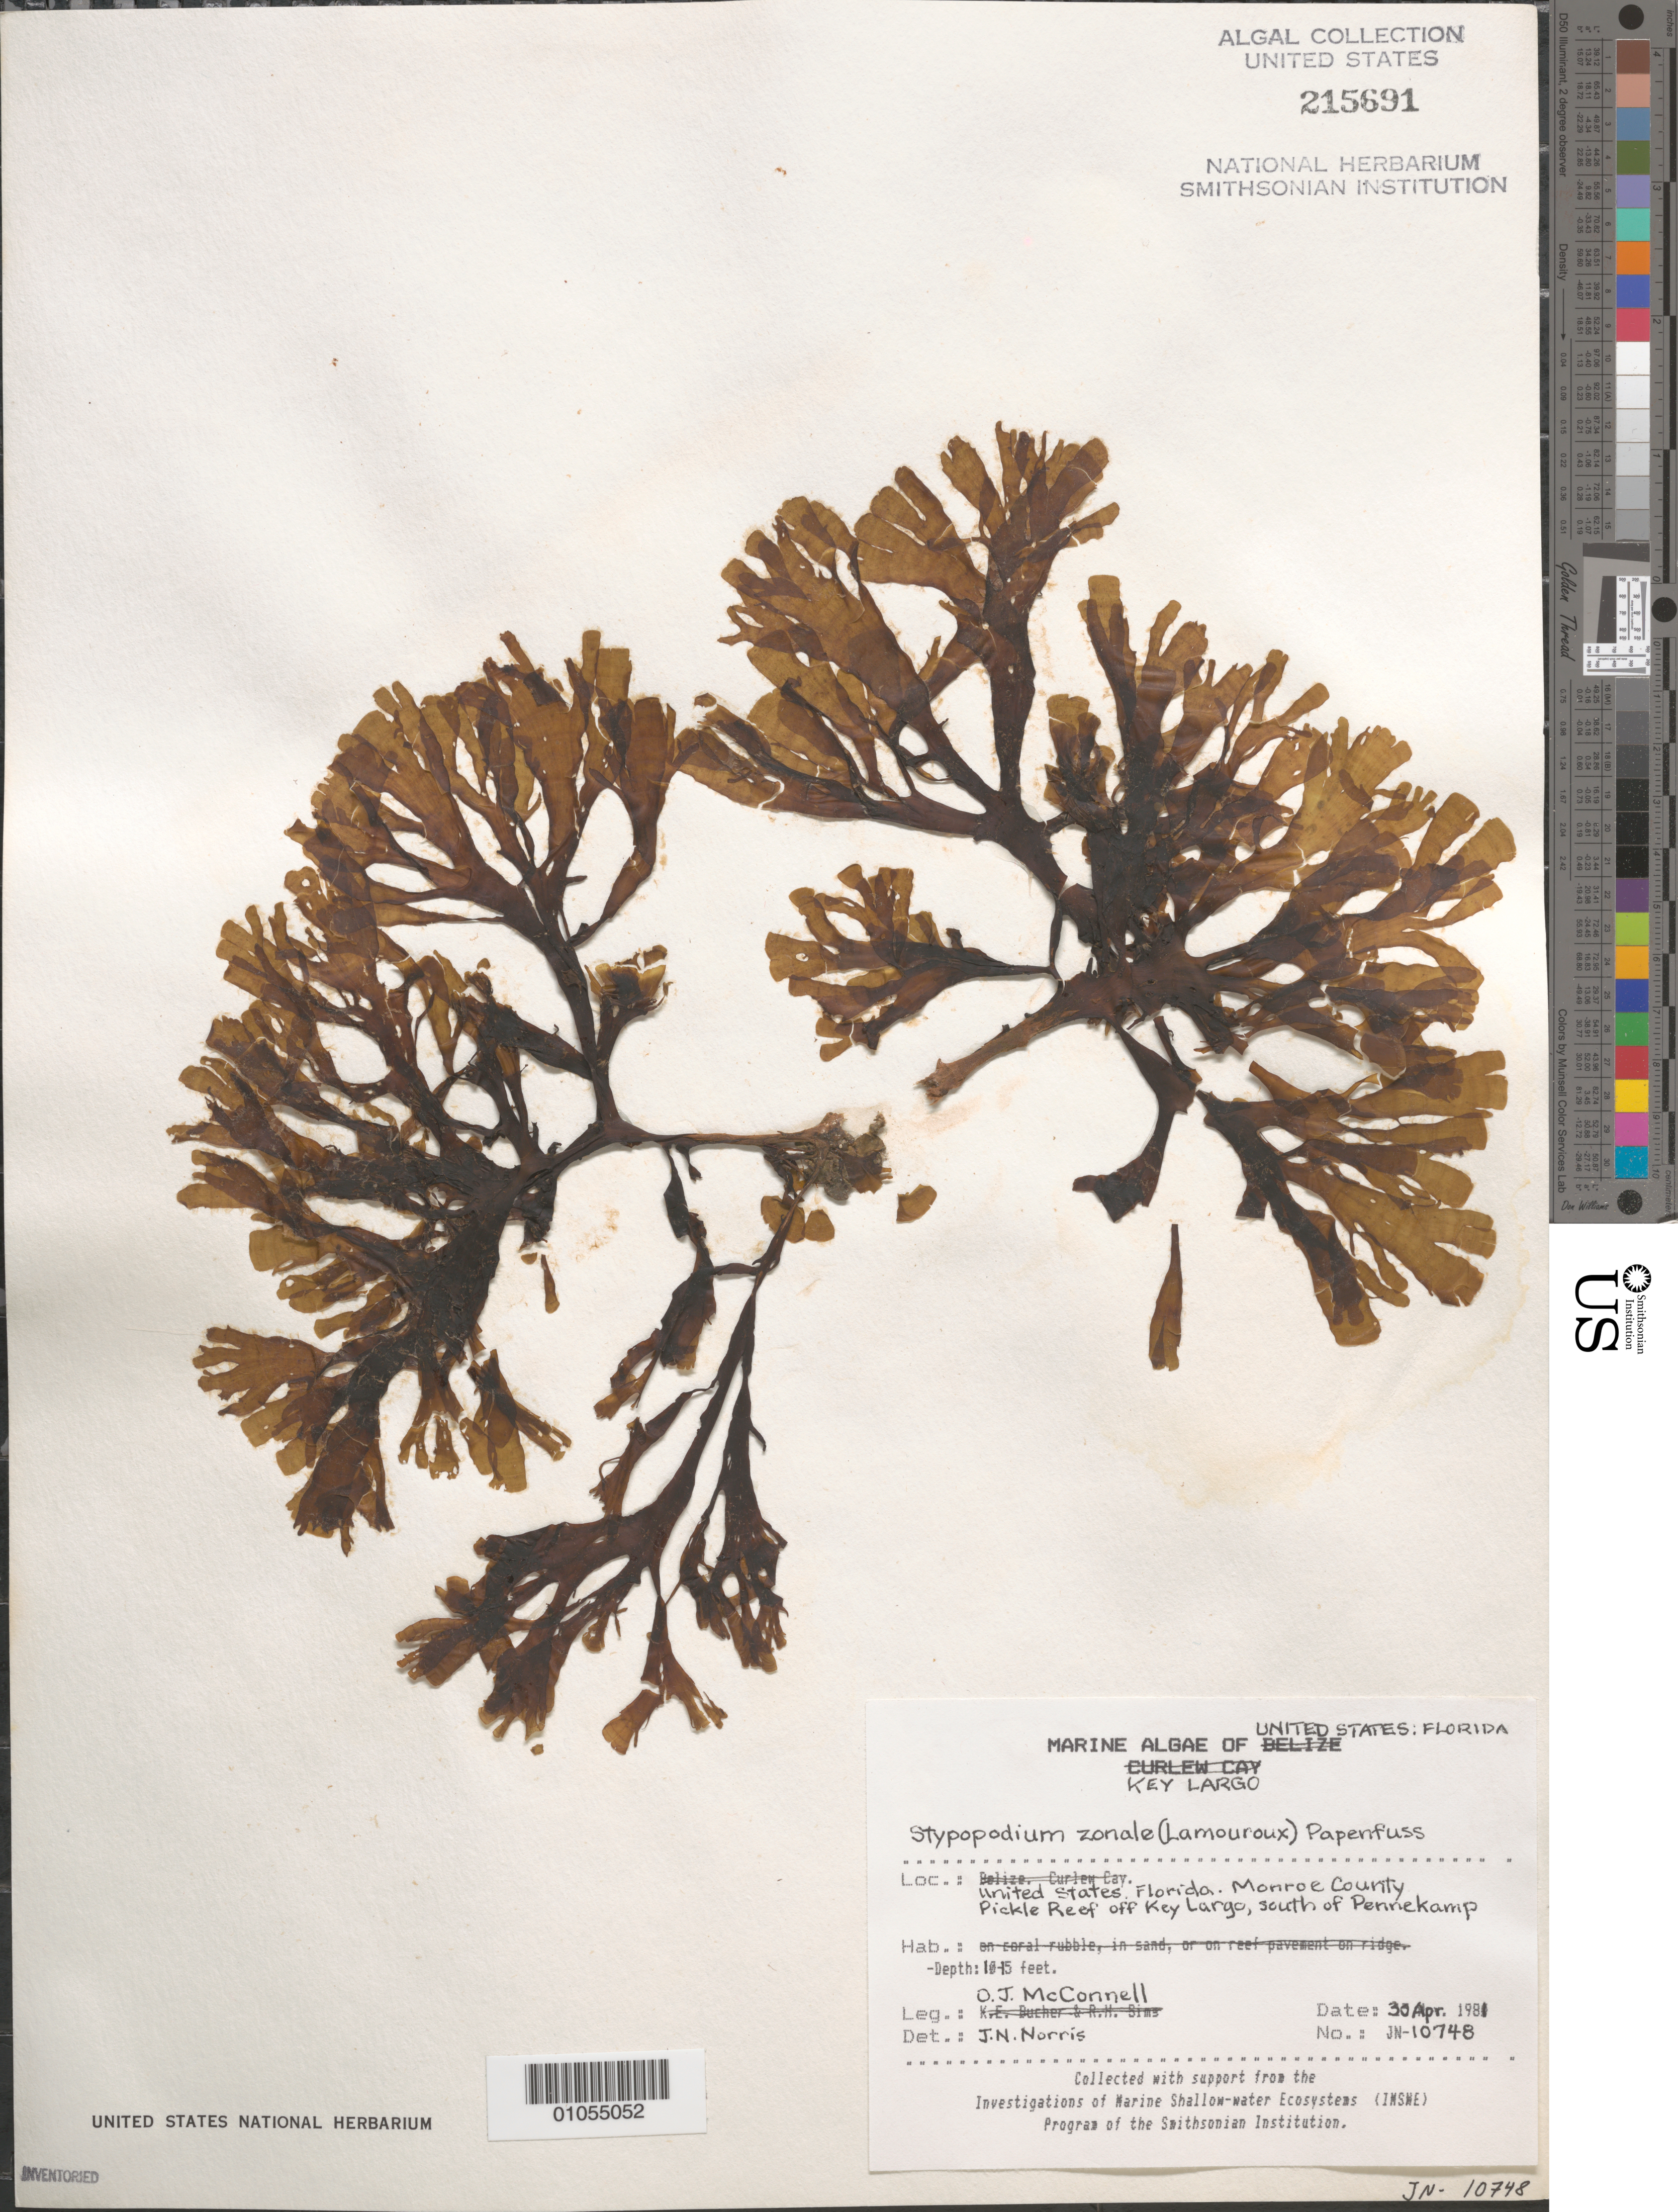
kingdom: Chromista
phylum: Ochrophyta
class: Phaeophyceae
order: Dictyotales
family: Dictyotaceae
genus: Stypopodium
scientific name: Stypopodium zonale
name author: (J.V.Lamouroux) Papenf.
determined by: Norris, James N.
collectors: O. McConnell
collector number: JN-10748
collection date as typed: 30 Apr 1981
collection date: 1981-04-30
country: United States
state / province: Florida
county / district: Monroe County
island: Key Largo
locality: Pickle Reef, off Key Largo, south of Pennekamp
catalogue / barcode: US 215691